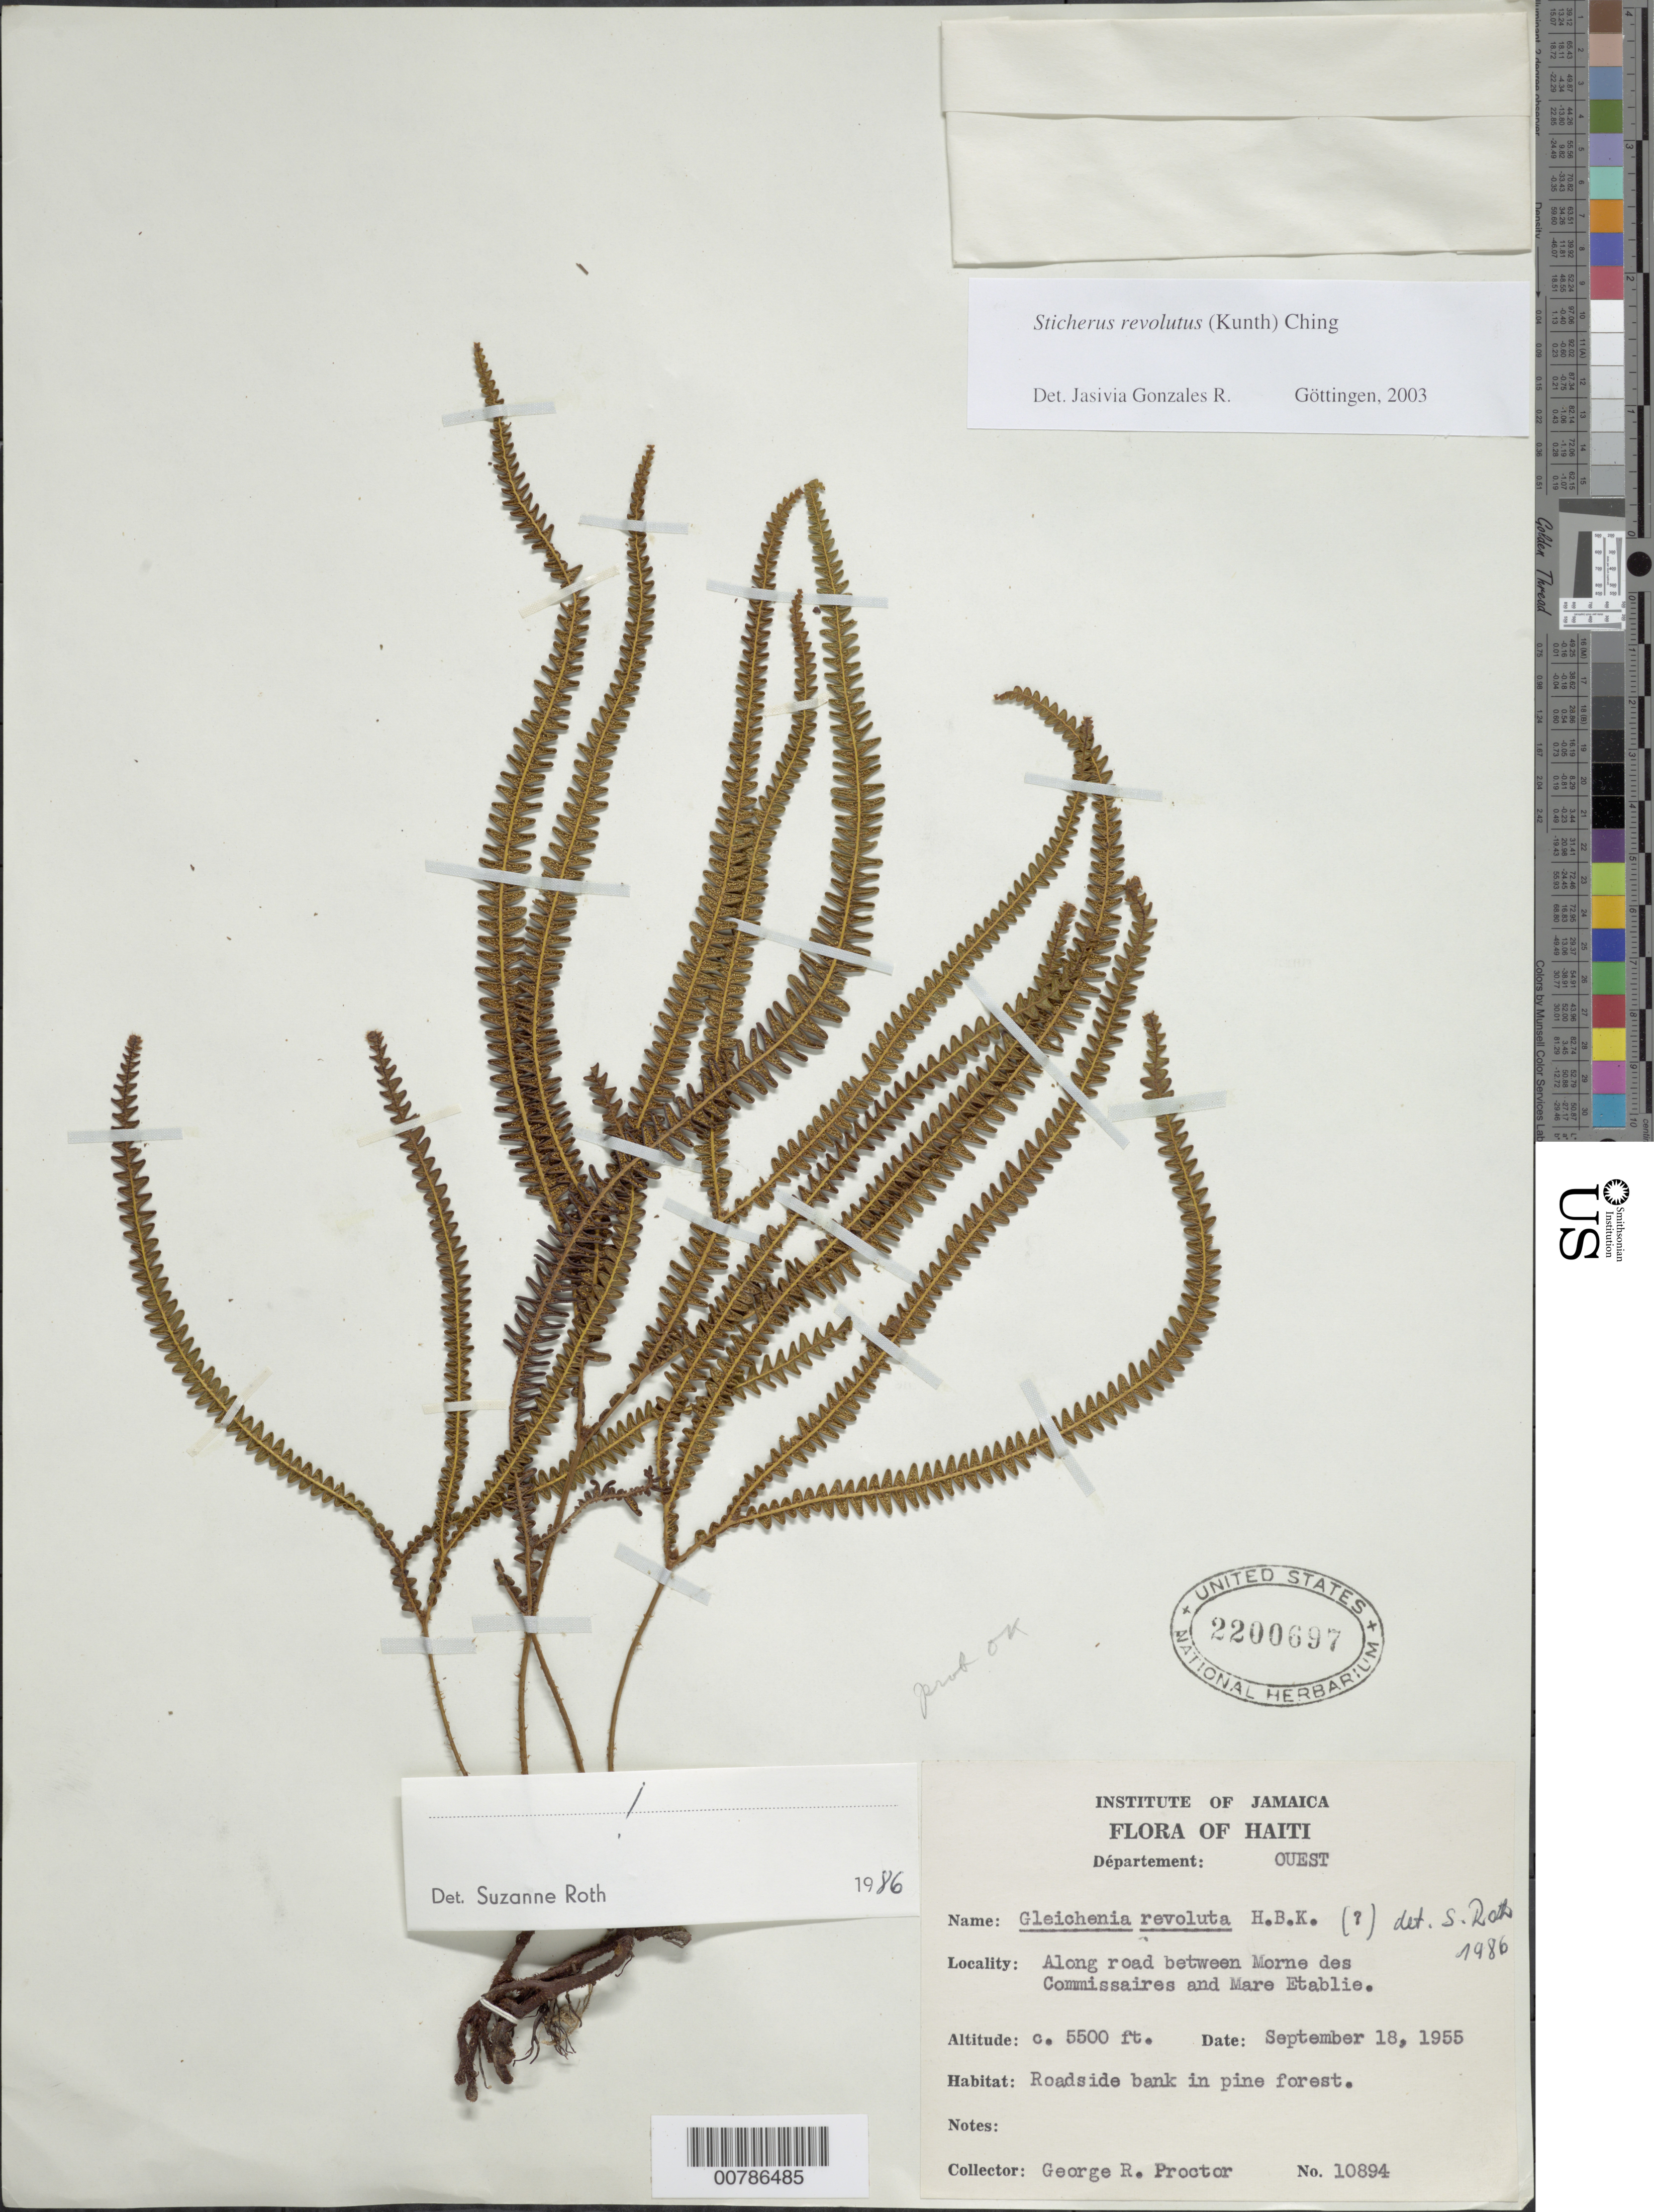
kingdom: Plantae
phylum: Tracheophyta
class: Polypodiopsida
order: Gleicheniales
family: Gleicheniaceae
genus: Sticherus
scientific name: Sticherus revolutus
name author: (Kunth) Ching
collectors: G. R. Proctor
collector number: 10894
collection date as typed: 18 Sep 1955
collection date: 1955-09-18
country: Haiti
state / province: Ouest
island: Hispaniola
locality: Morne des Commissaires to Mare Etablie road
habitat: Roadside bank in pine forest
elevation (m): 1676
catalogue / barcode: US 2200697